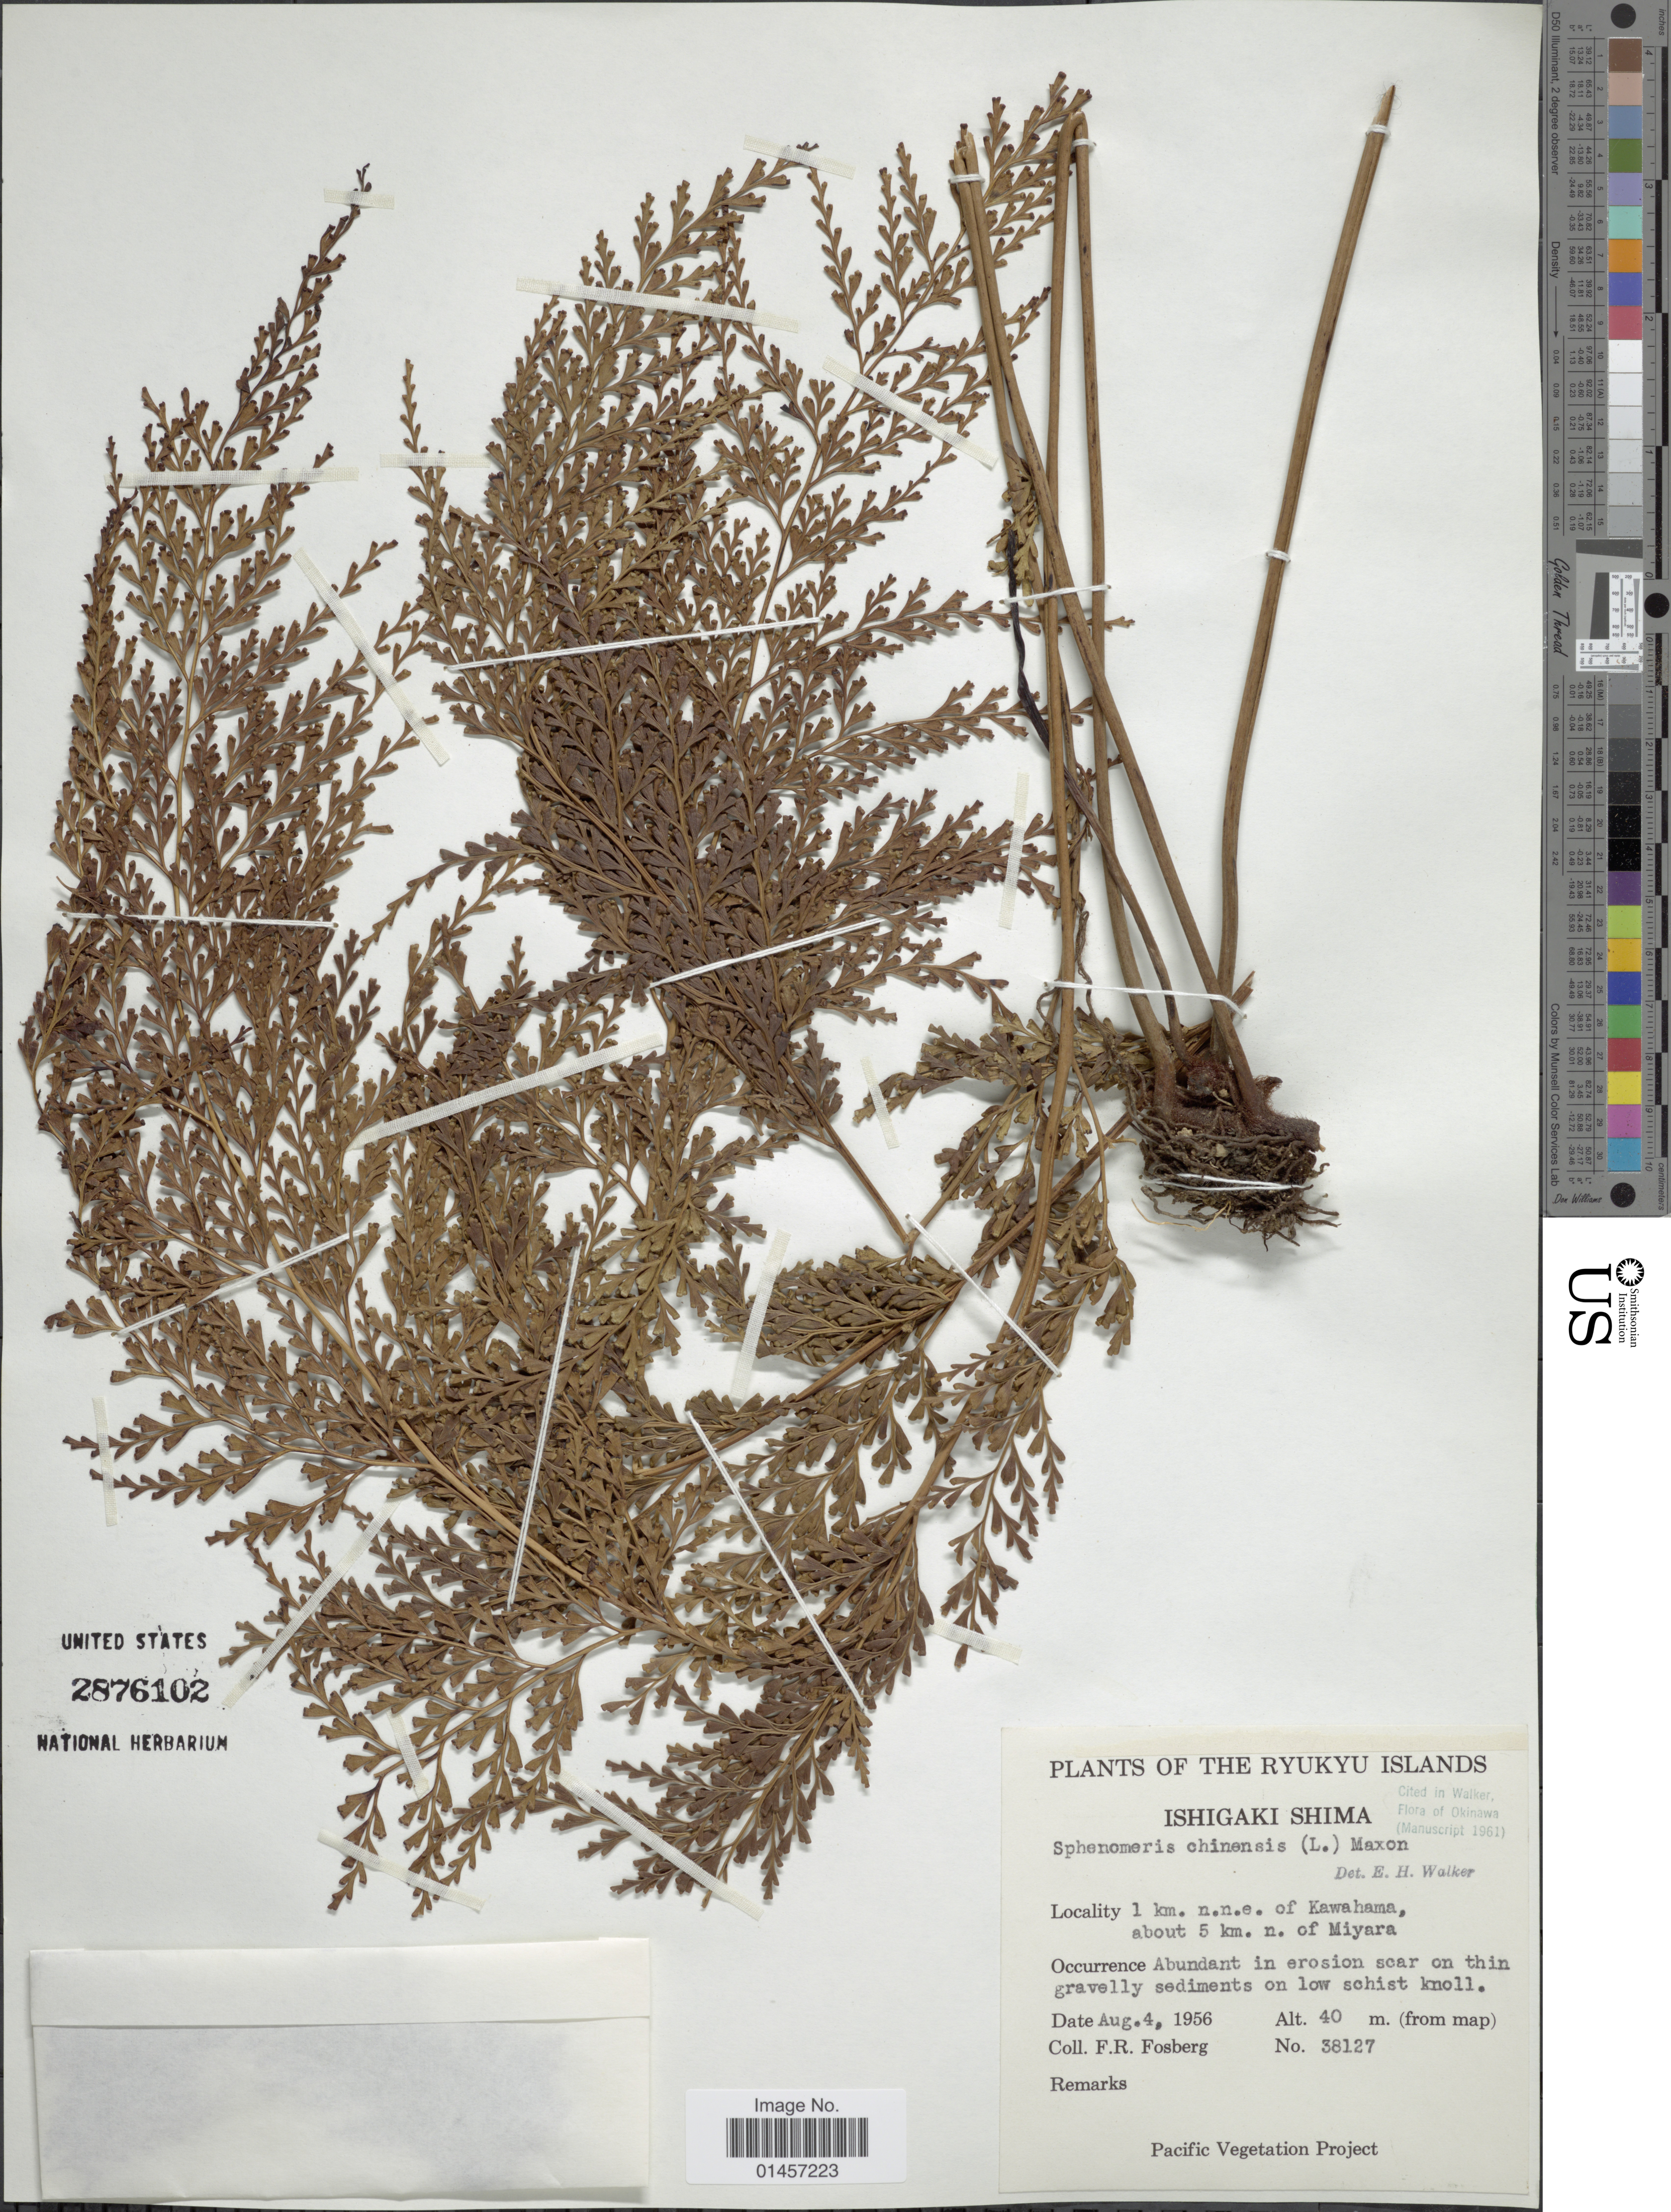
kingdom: Plantae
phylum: Tracheophyta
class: Polypodiopsida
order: Polypodiales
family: Lindsaeaceae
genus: Sphenomeris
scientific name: Sphenomeris chinensis var. chinensis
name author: (L.) Maxon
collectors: F. R. Fosberg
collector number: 38127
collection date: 1956-08-04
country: Japan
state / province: Okinawa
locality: Ryukyu Islands, Ishigaki Shima, 1km n.n.e. of Kawahama, about 5 km n. of Miyara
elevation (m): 40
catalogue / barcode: US 2876102